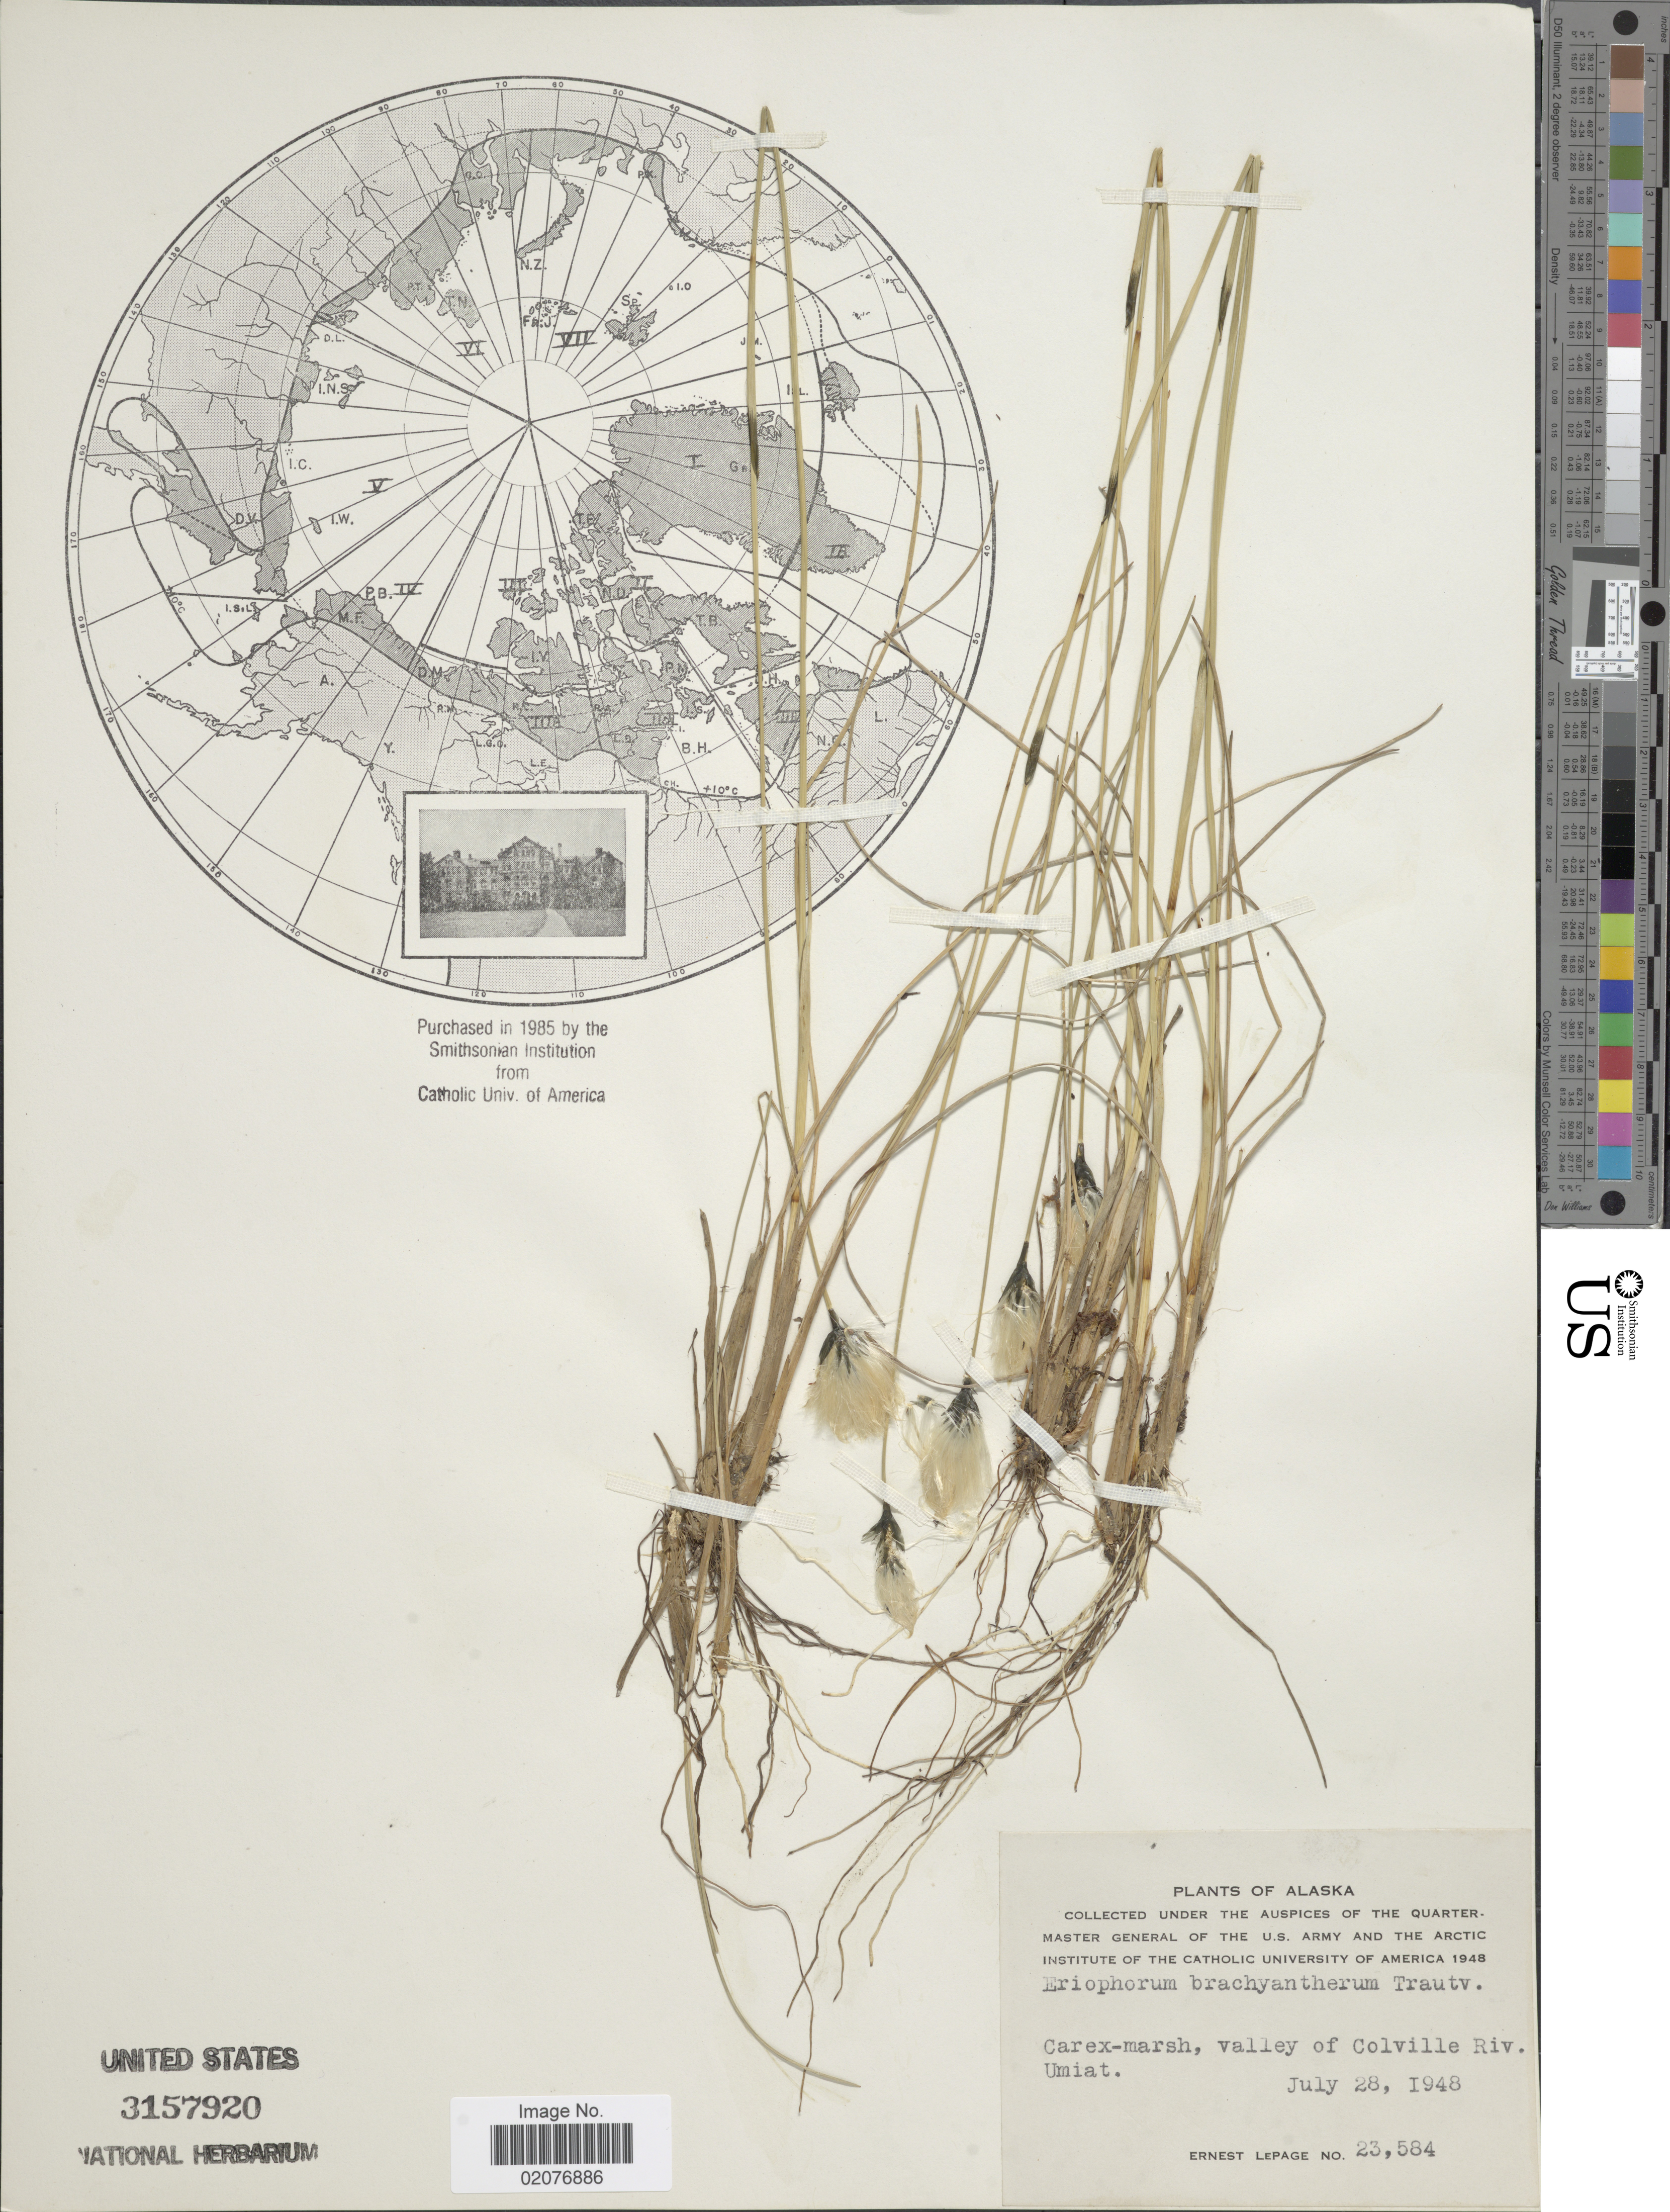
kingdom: Plantae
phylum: Tracheophyta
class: Liliopsida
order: Poales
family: Cyperaceae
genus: Eriophorum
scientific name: Eriophorum brachyantherum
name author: Trautv. & C.A. Mey.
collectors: E. Lepage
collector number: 23584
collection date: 1948-07-28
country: United States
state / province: Alaska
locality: Carex-marsh, valley of Colville River, Umiat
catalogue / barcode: US 3157920